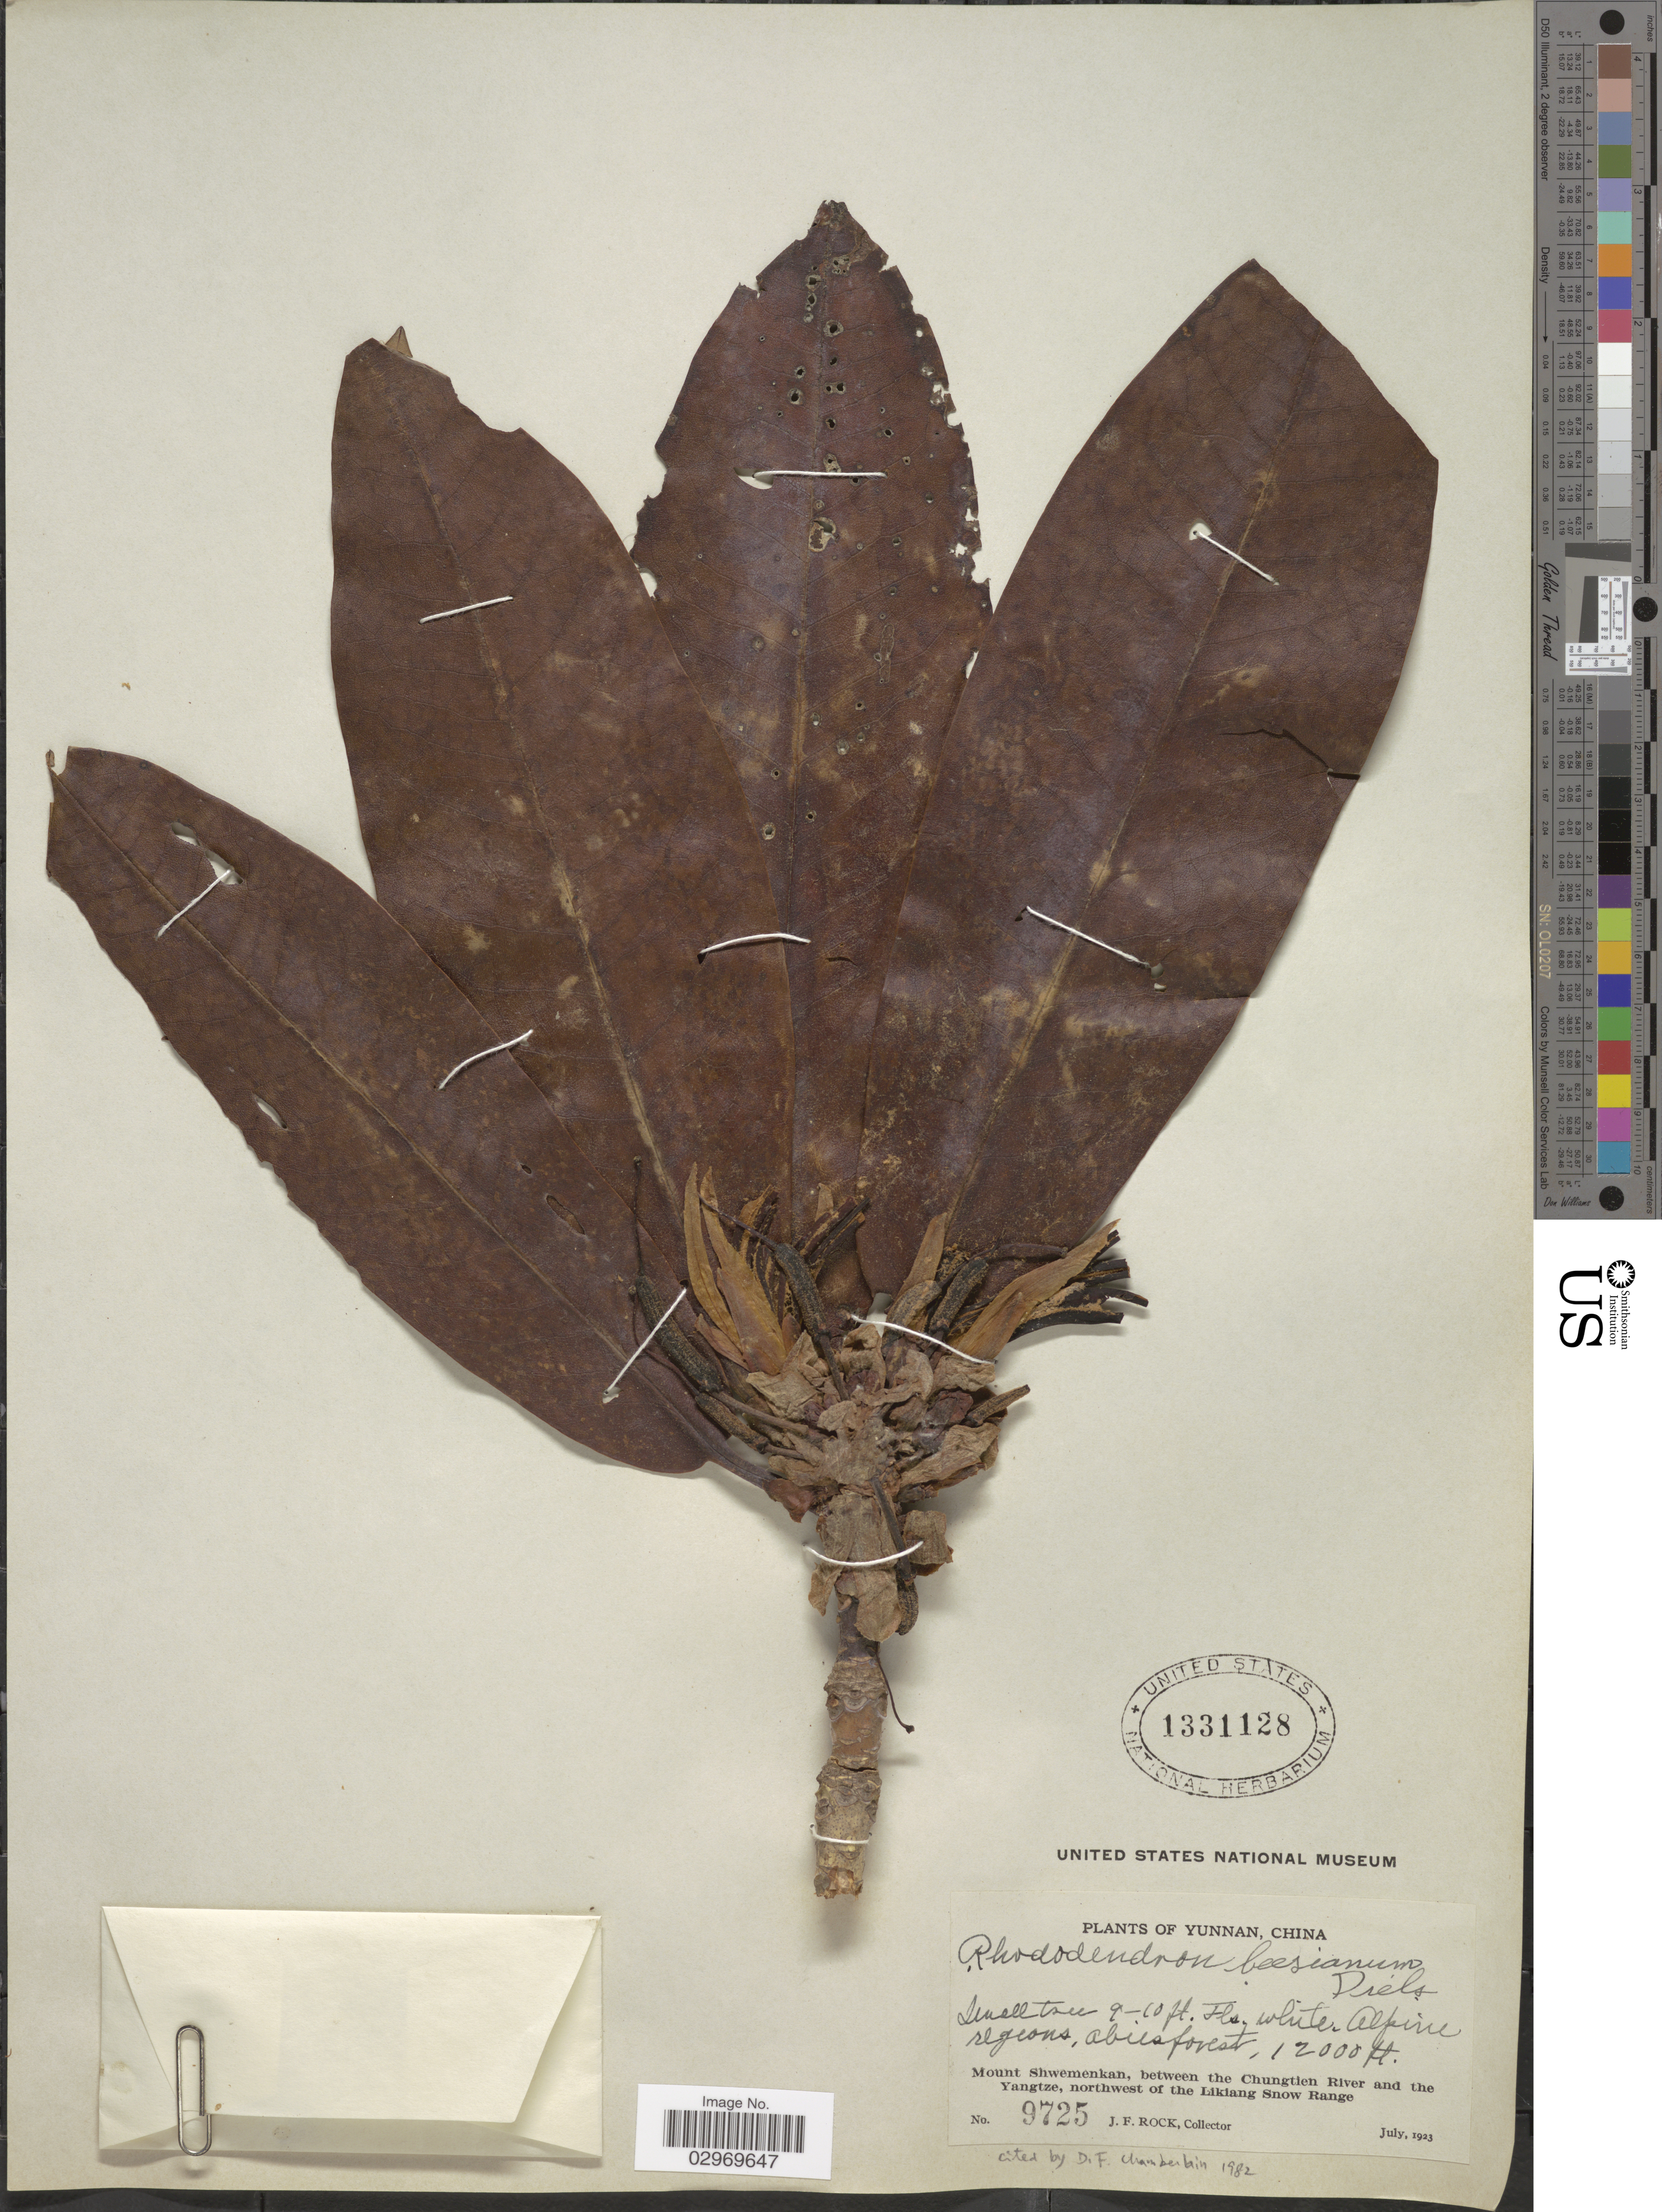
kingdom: Plantae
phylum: Tracheophyta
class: Magnoliopsida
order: Ericales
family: Ericaceae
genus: Rhododendron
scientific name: Rhododendron beesianum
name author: Diels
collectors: J. Rock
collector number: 9725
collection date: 1923-07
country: China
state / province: Yunnan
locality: Alpine regions, Abies forest. Mount Shwemenkan, between the Chungtien River and the Yangtze, northwest of the Likiang Snow Range.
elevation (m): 3658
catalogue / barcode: US 1331128